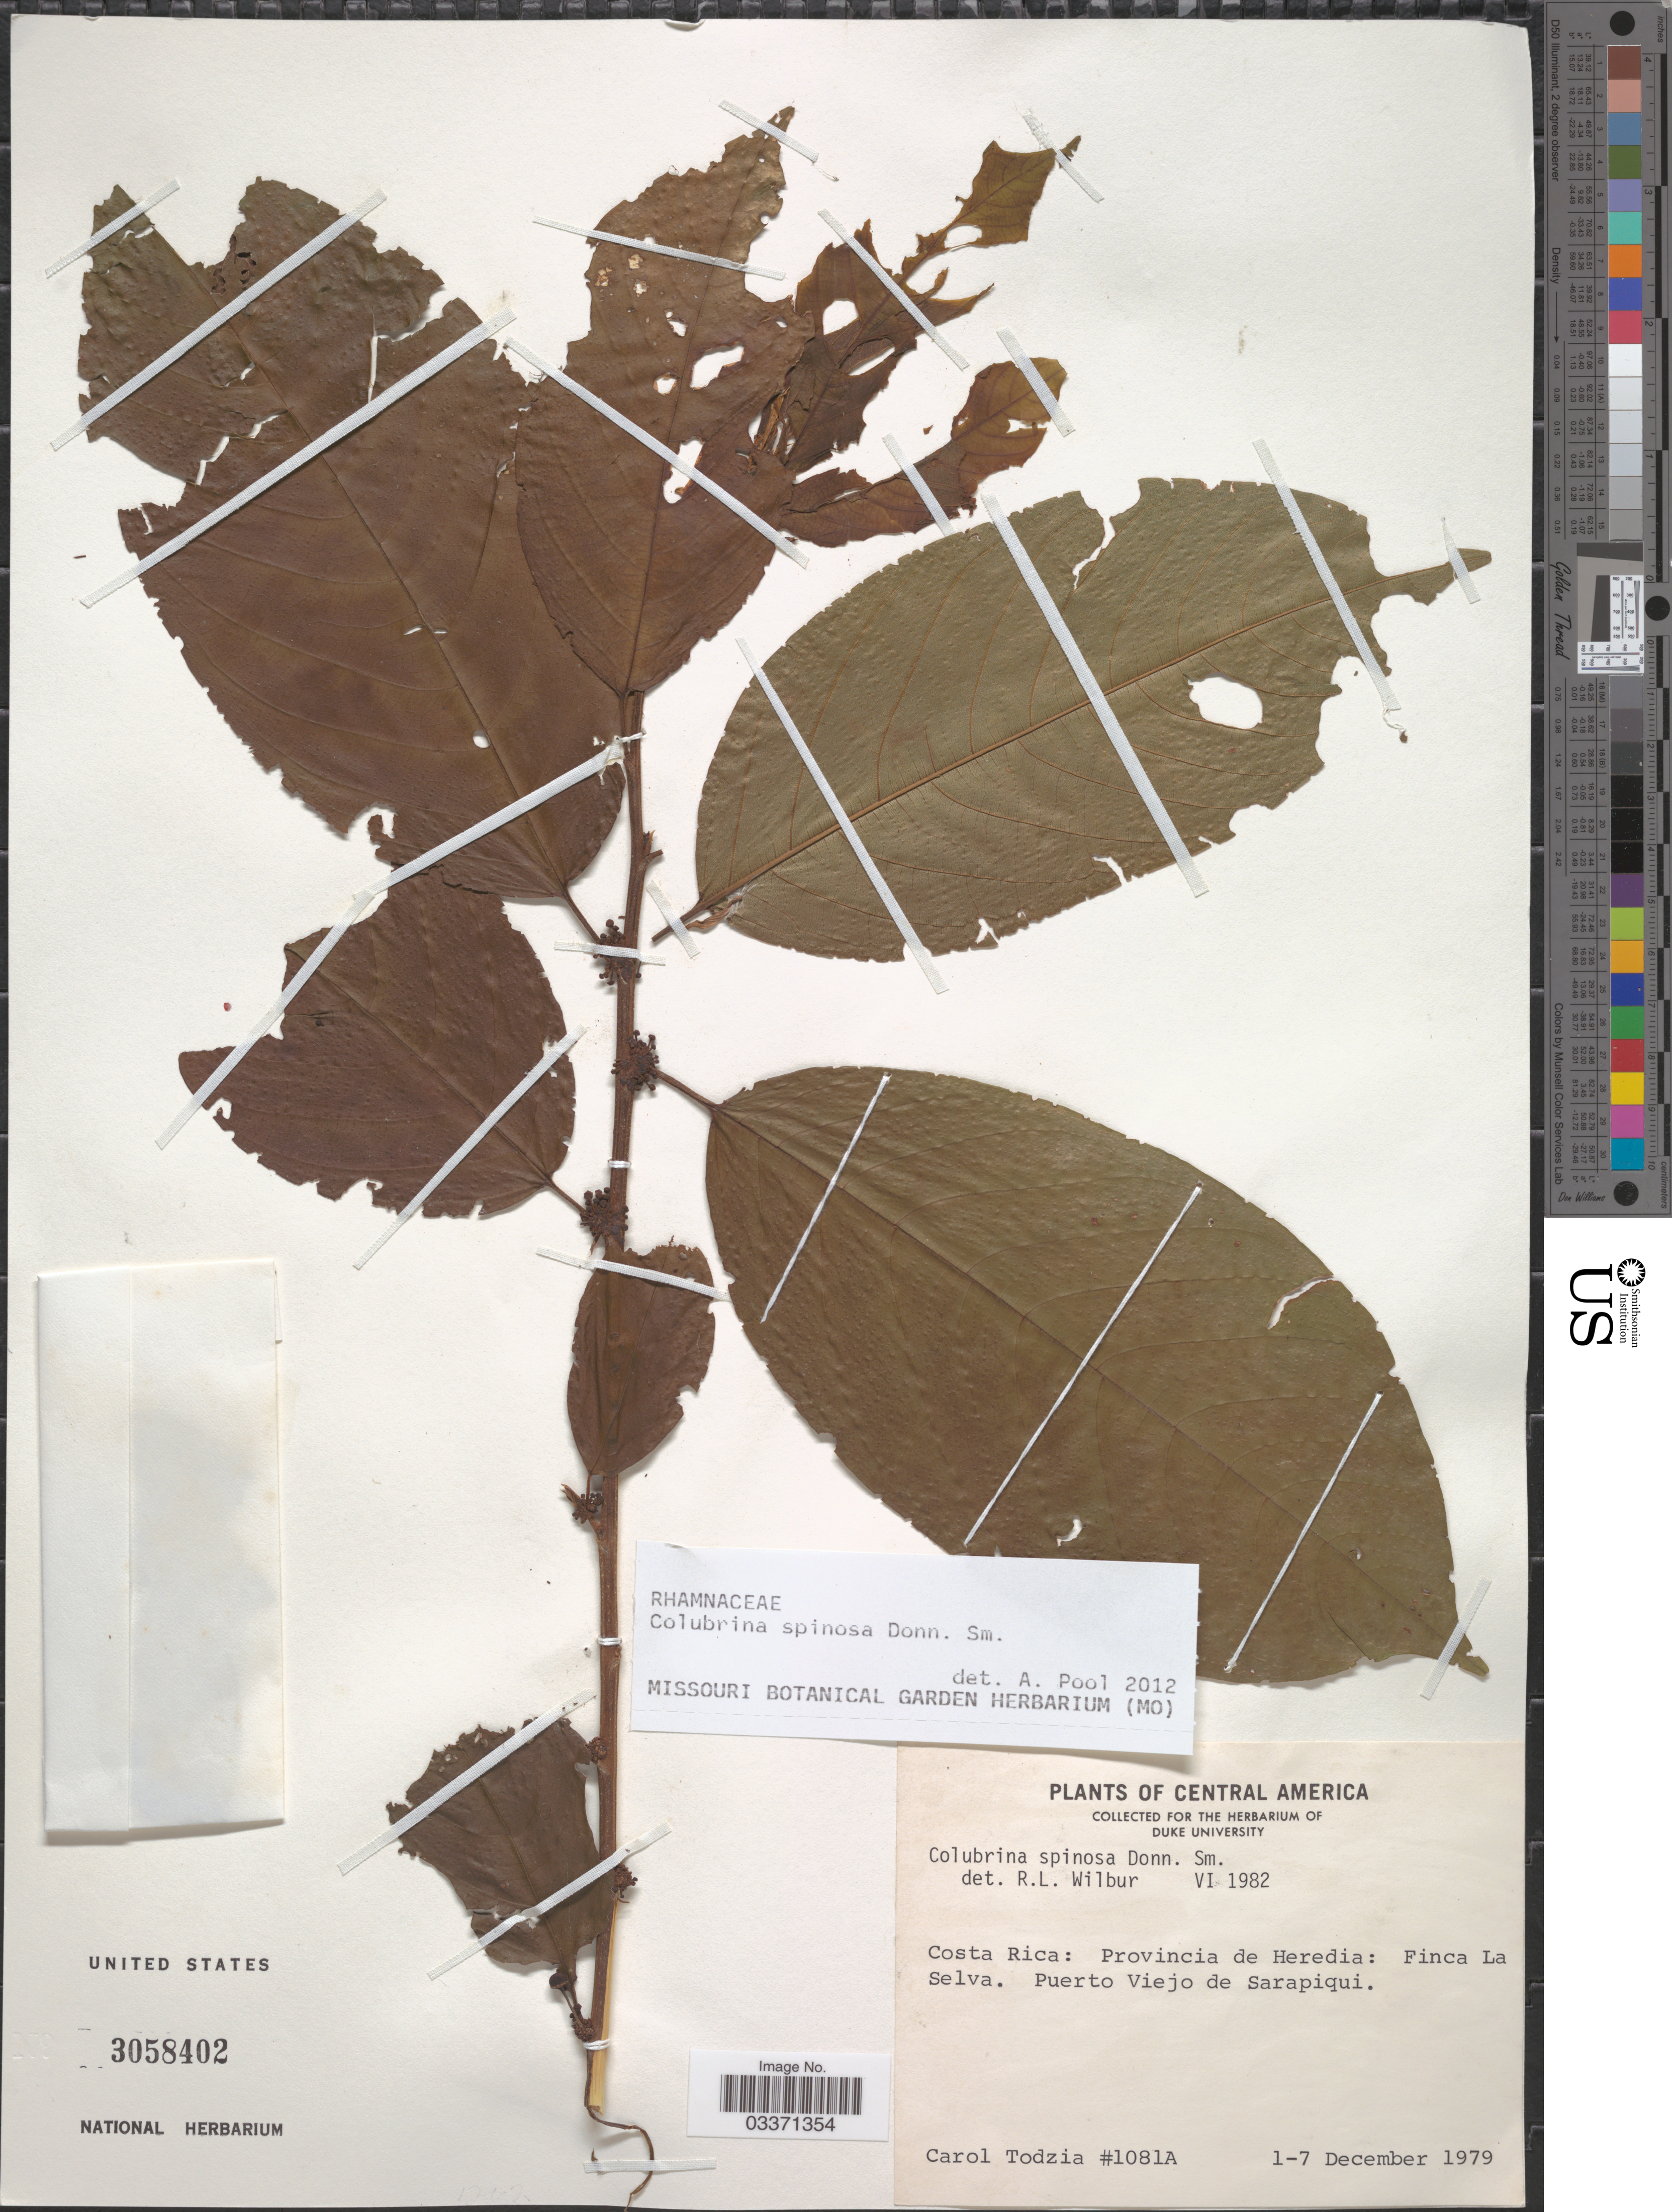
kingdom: Plantae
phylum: Tracheophyta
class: Magnoliopsida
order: Rosales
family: Rhamnaceae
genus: Colubrina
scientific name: Colubrina spinosa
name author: Donn. Sm.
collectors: C. A. Todzia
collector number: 1081A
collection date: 1979-12-01/1979-12-07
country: Costa Rica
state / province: Heredia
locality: Finca La Selva. Puerto Viejo de Sarapiqui.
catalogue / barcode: US 3058402